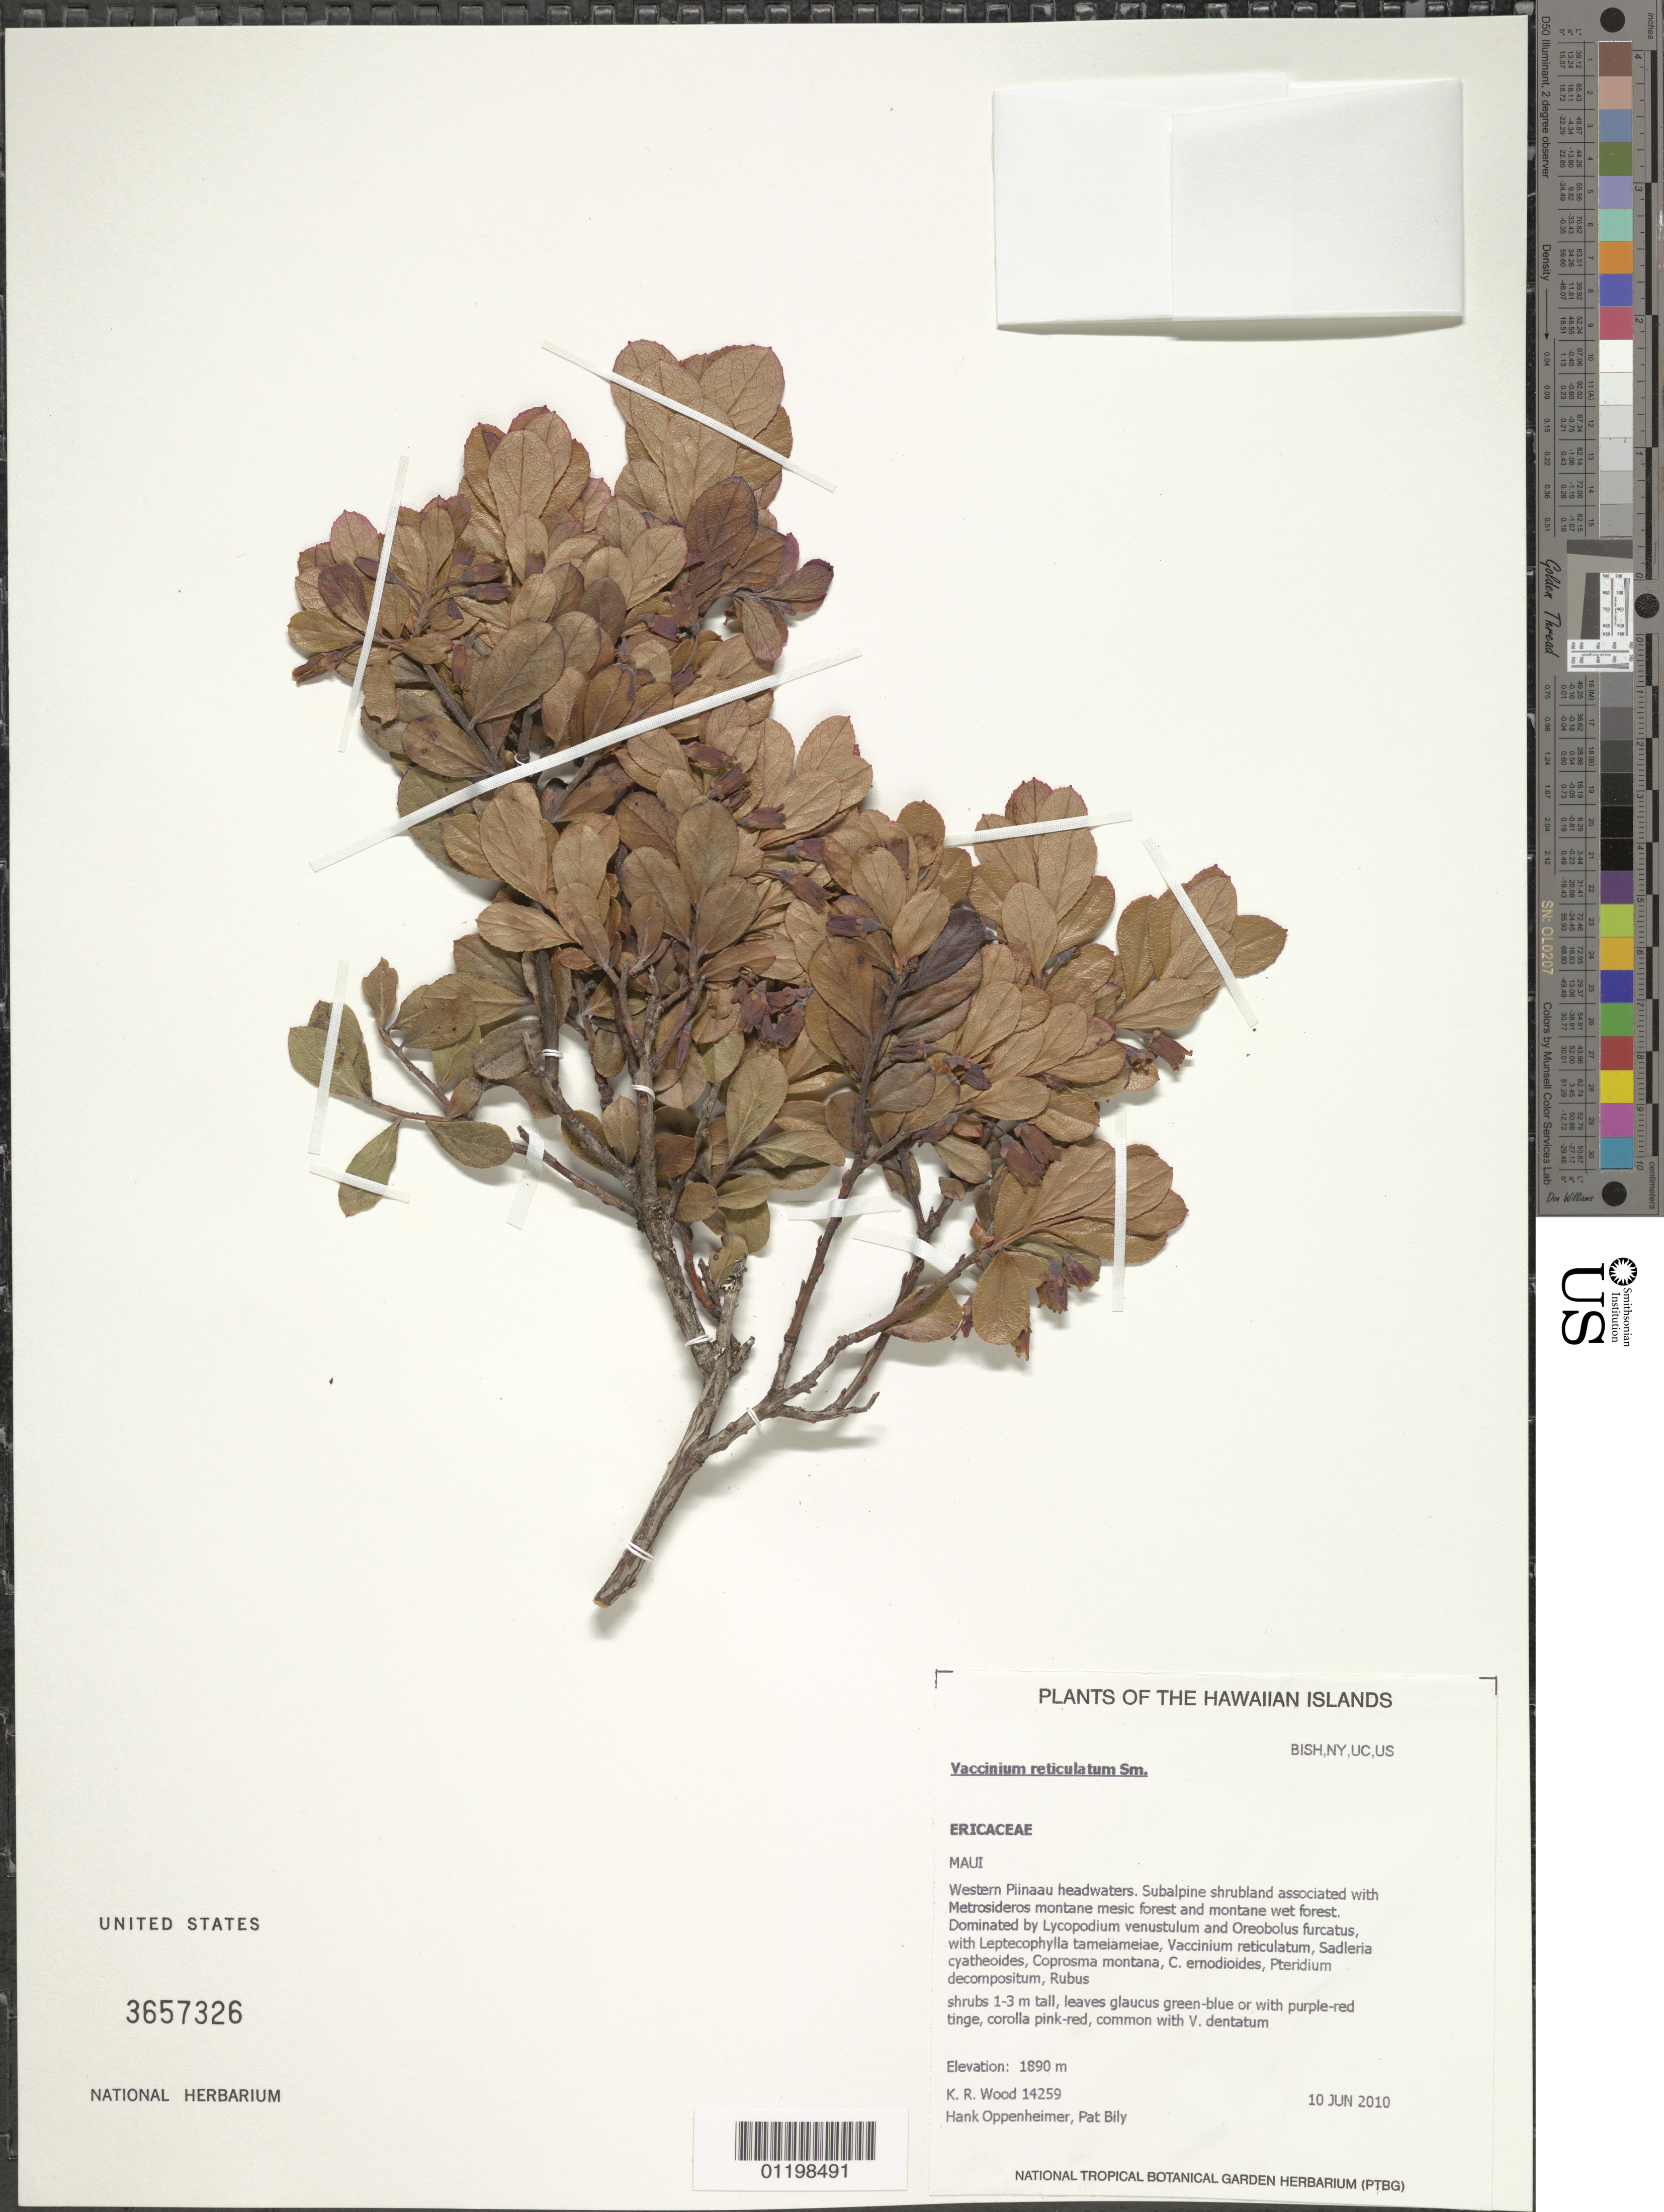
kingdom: Plantae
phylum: Tracheophyta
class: Magnoliopsida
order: Ericales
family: Ericaceae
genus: Vaccinium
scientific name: Vaccinium reticulatum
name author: Sm.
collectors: K. R. Wood, H. L. Oppenheimer & P. Bily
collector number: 14259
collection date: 2010-06-10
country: United States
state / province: Hawaii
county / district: Maui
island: Maui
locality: Western Piinaau headwaters.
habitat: Subalpine shrubland.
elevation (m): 1890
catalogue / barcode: US 3657326